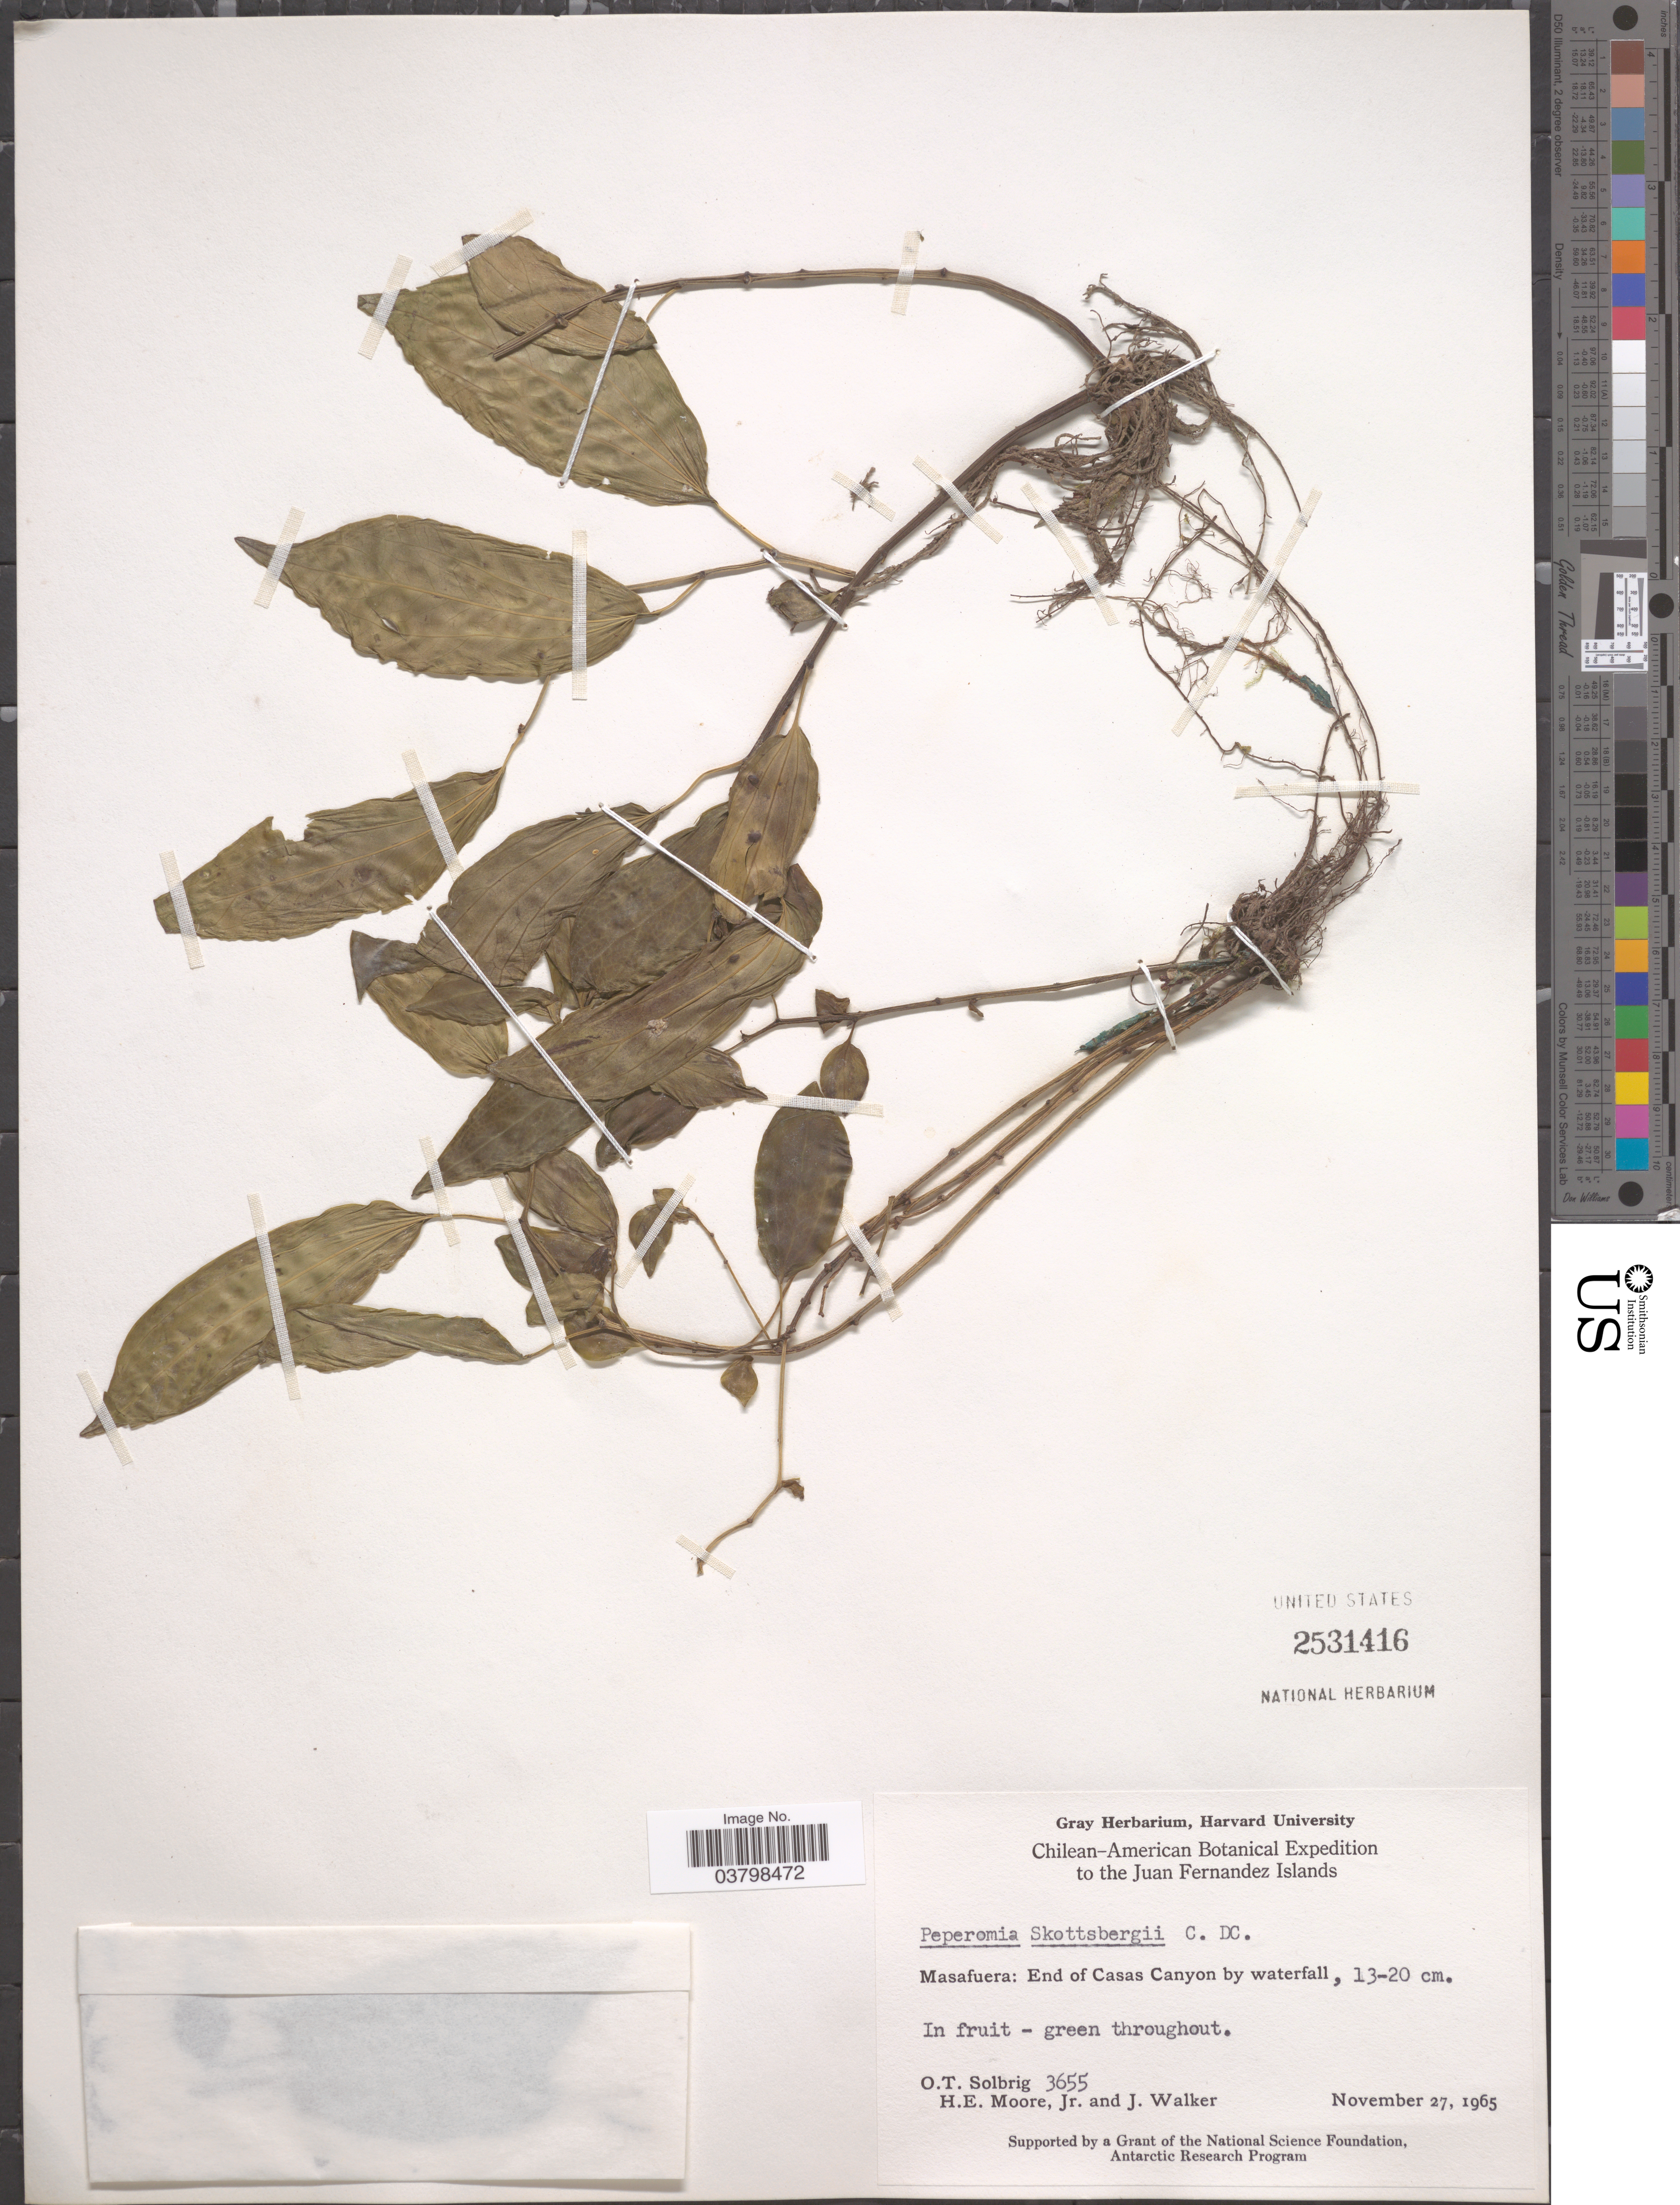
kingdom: Plantae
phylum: Tracheophyta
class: Magnoliopsida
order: Piperales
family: Piperaceae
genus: Peperomia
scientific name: Peperomia skottsbergii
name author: C. DC. ex Skottsb.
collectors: O. T. Solbrig, H. Moore & J. Walker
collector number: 3655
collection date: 1965-11-27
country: Chile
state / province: Valparaíso (V)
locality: Juan Fernandez Islands. Masafuera: End of Casas Canyon by waterfall.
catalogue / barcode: US 2531416